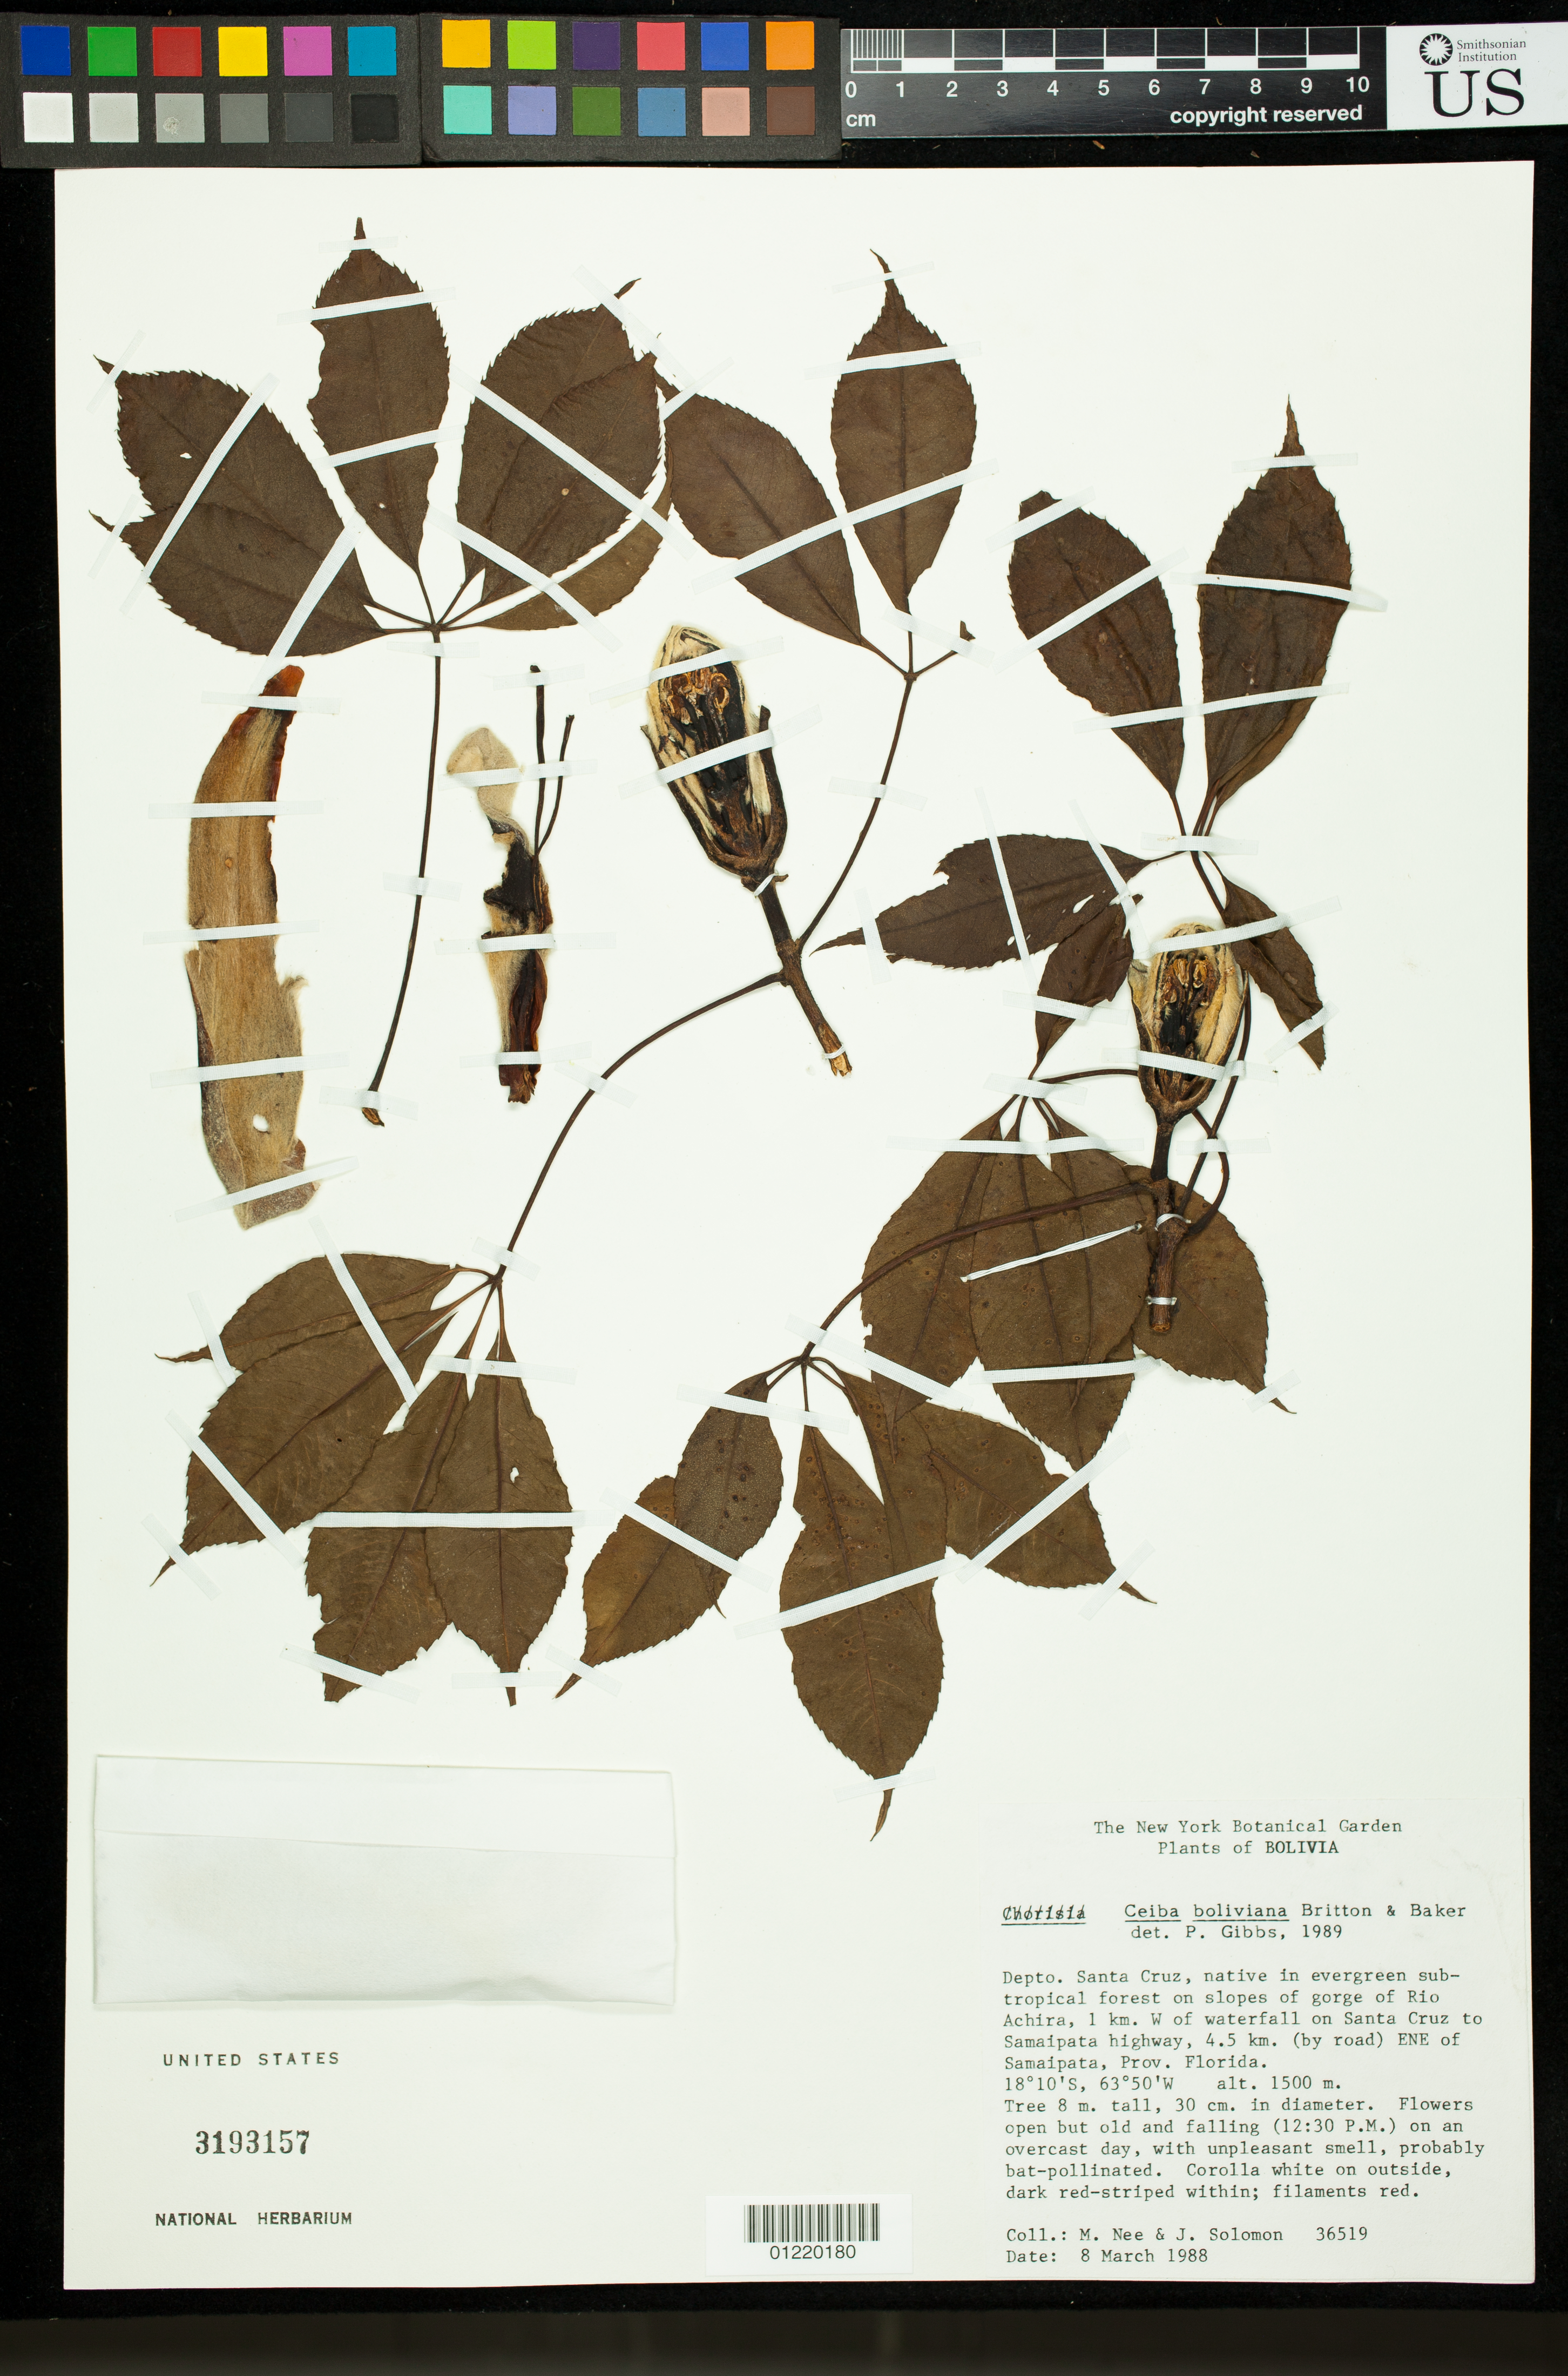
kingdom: Plantae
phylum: Tracheophyta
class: Magnoliopsida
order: Malvales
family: Malvaceae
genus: Ceiba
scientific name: Ceiba boliviana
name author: Britten & Baker f.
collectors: M. Nee & J. C. Solomon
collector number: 36519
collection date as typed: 3/8/1988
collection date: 1988-03-08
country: Bolivia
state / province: Santa Cruz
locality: Gorge of Río Achira, 1 km W of waterfall on Santa Cruz to Samaipata highway, 4.5 km (by road) ENE of Samaipata, Prov. Florida.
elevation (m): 1500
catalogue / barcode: US 3193157